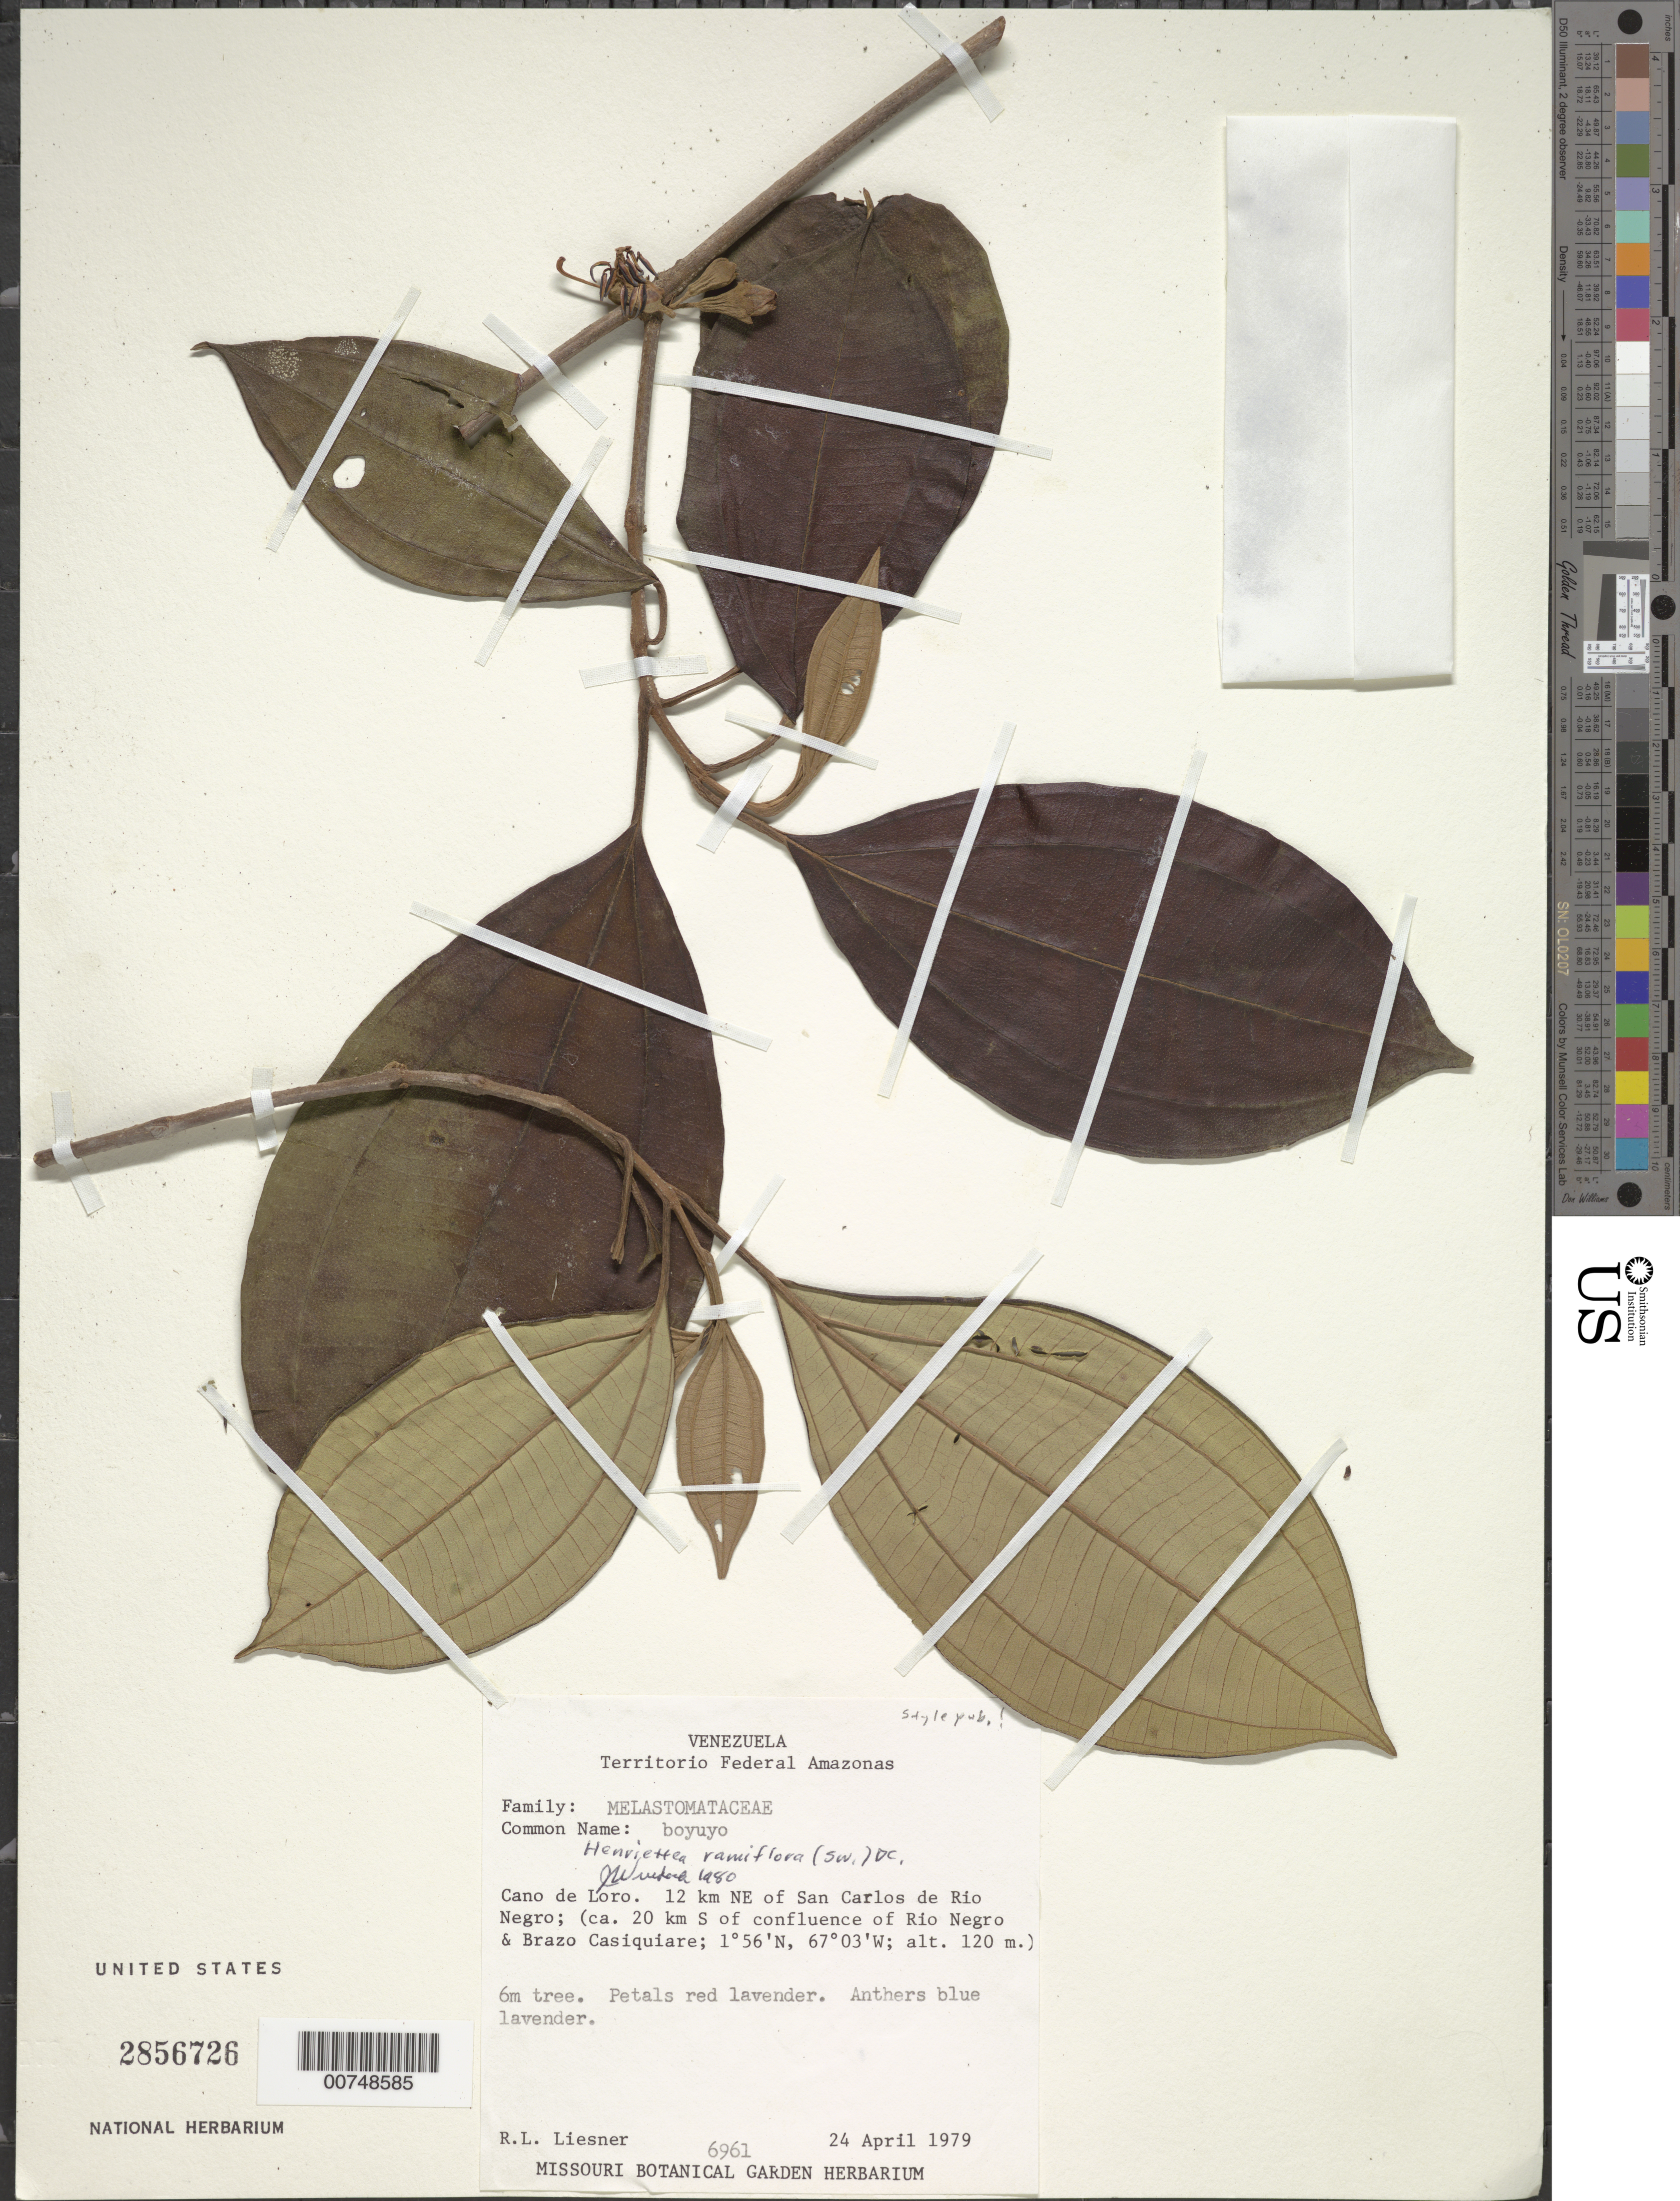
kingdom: Plantae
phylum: Tracheophyta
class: Magnoliopsida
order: Myrtales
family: Melastomataceae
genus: Henriettea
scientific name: Henriettea ramiflora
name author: (Sw.) DC.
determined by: Wurdack, John J., (US), US (UNITED STATES)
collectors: R. L. Liesner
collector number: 6961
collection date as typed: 24-Apr-79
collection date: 1979-04-24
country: Venezuela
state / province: Amazonas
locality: San Carlos de Río Negro, 12 km NE of; Caño de Loro, (ca 20 km S of confluence of Río Negro and Brazo Casiquiare)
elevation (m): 120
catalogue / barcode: US 2856726